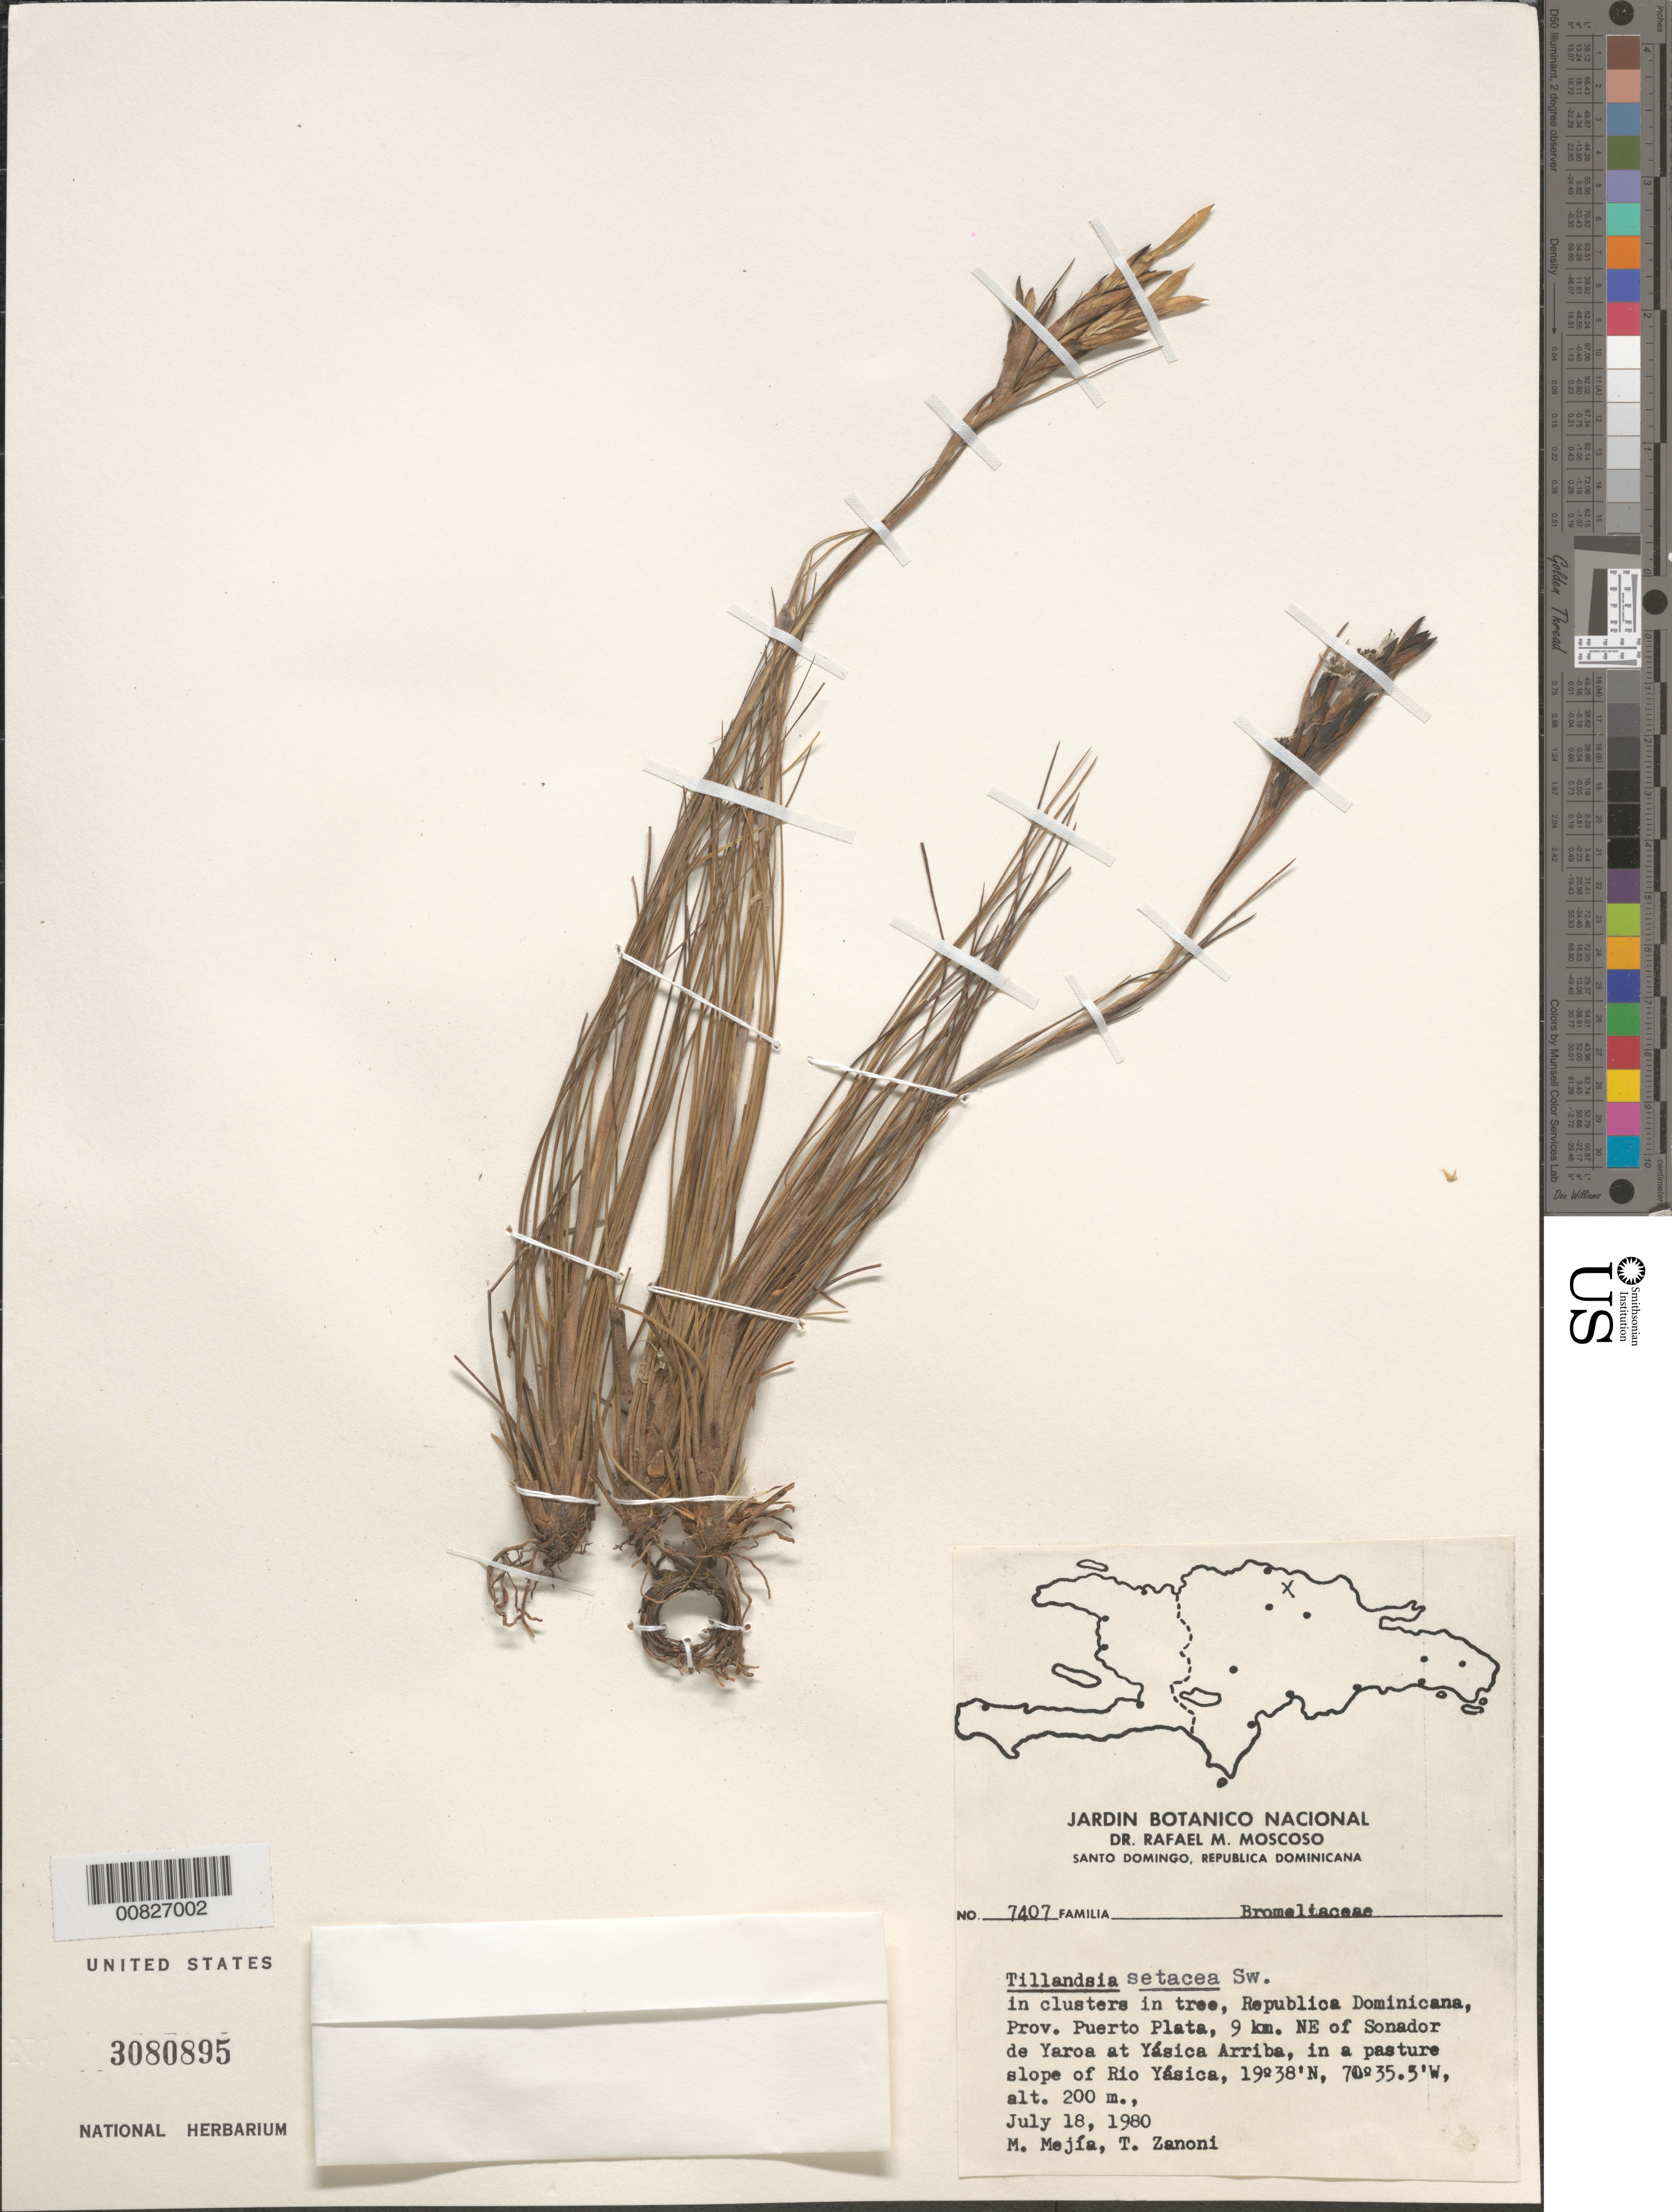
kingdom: Plantae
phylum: Tracheophyta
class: Liliopsida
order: Poales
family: Bromeliaceae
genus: Tillandsia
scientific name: Tillandsia setacea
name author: Sw.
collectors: M. Mejia & T. A. Zanoni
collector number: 7407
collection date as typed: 18 Jul 1980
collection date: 1980-07-18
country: Dominican Republic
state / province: Puerto Plata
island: Hispaniola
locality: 9 km. NE of Sonador de Yaroa at Yásica Arriba, in a pasture slope of Río Yásica.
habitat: In clusters in tree. Pasture slope of Río Yásica.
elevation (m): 200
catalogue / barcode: US 3080895